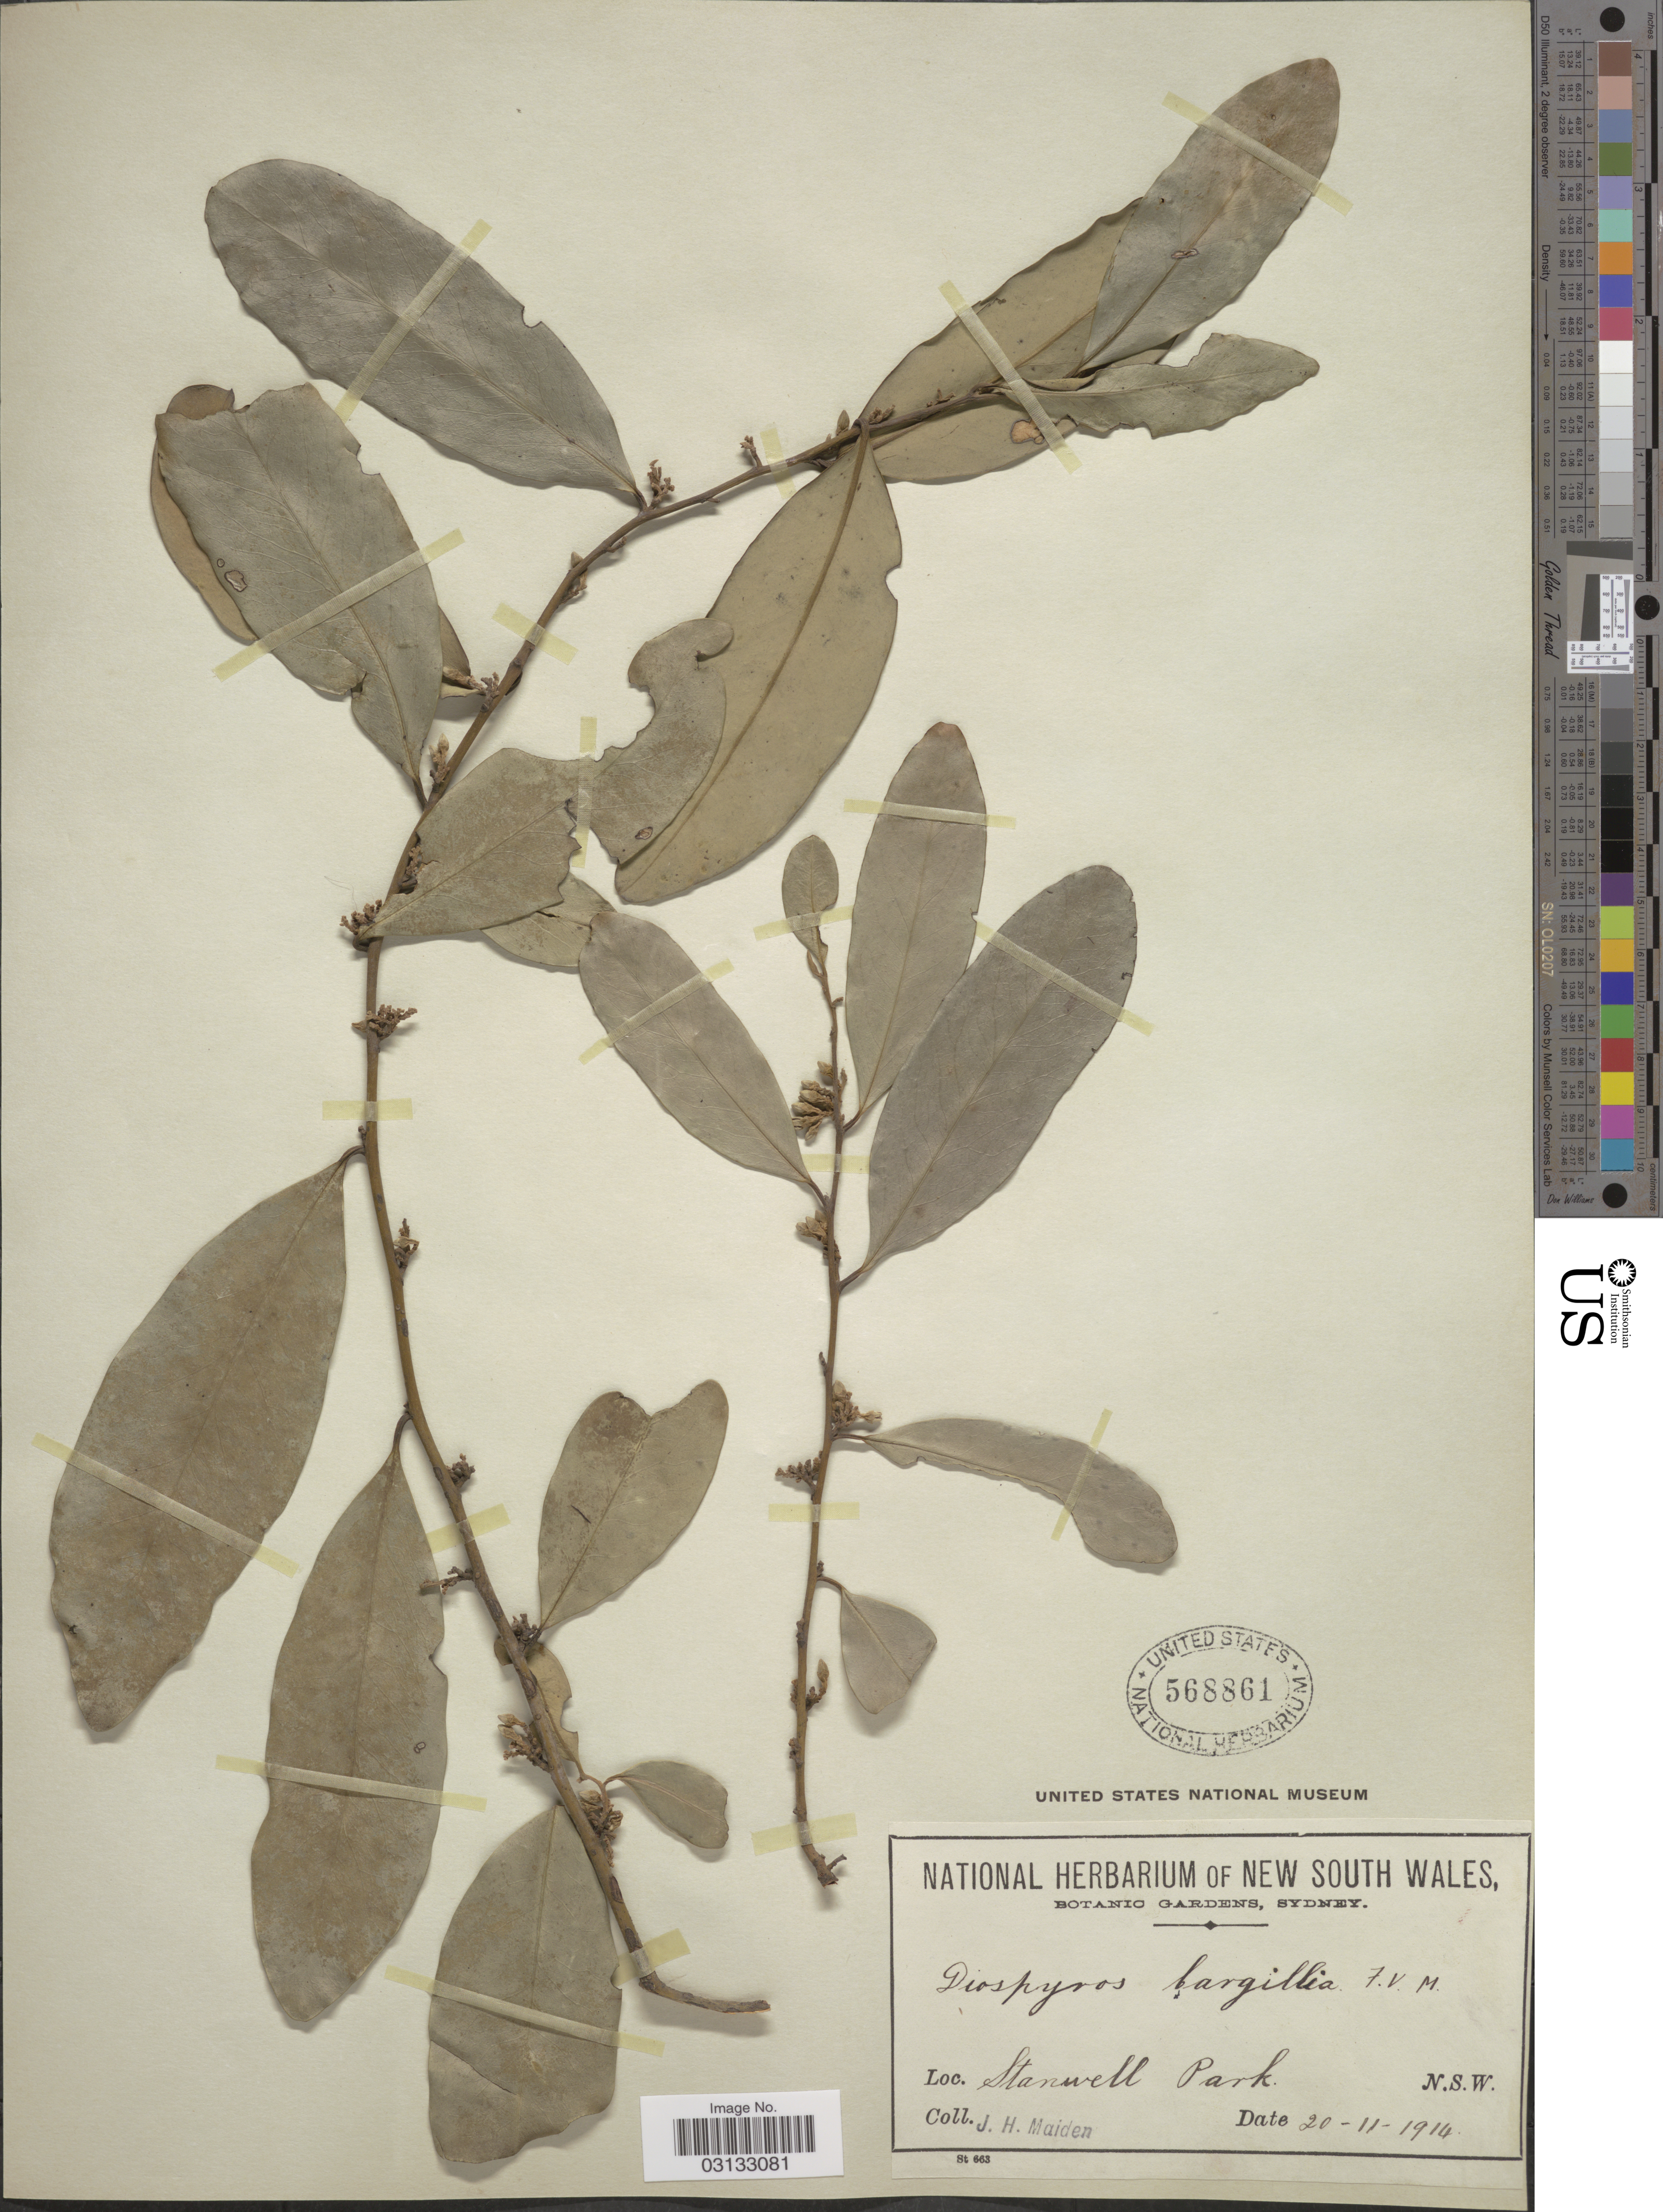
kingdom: Plantae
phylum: Tracheophyta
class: Magnoliopsida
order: Ericales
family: Ebenaceae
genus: Diospyros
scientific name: Diospyros cargillia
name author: F. Muell.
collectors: J. Maiden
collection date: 1914-11-20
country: Australia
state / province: New South Wales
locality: Stanwell Park, N.S.W.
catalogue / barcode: US 568861